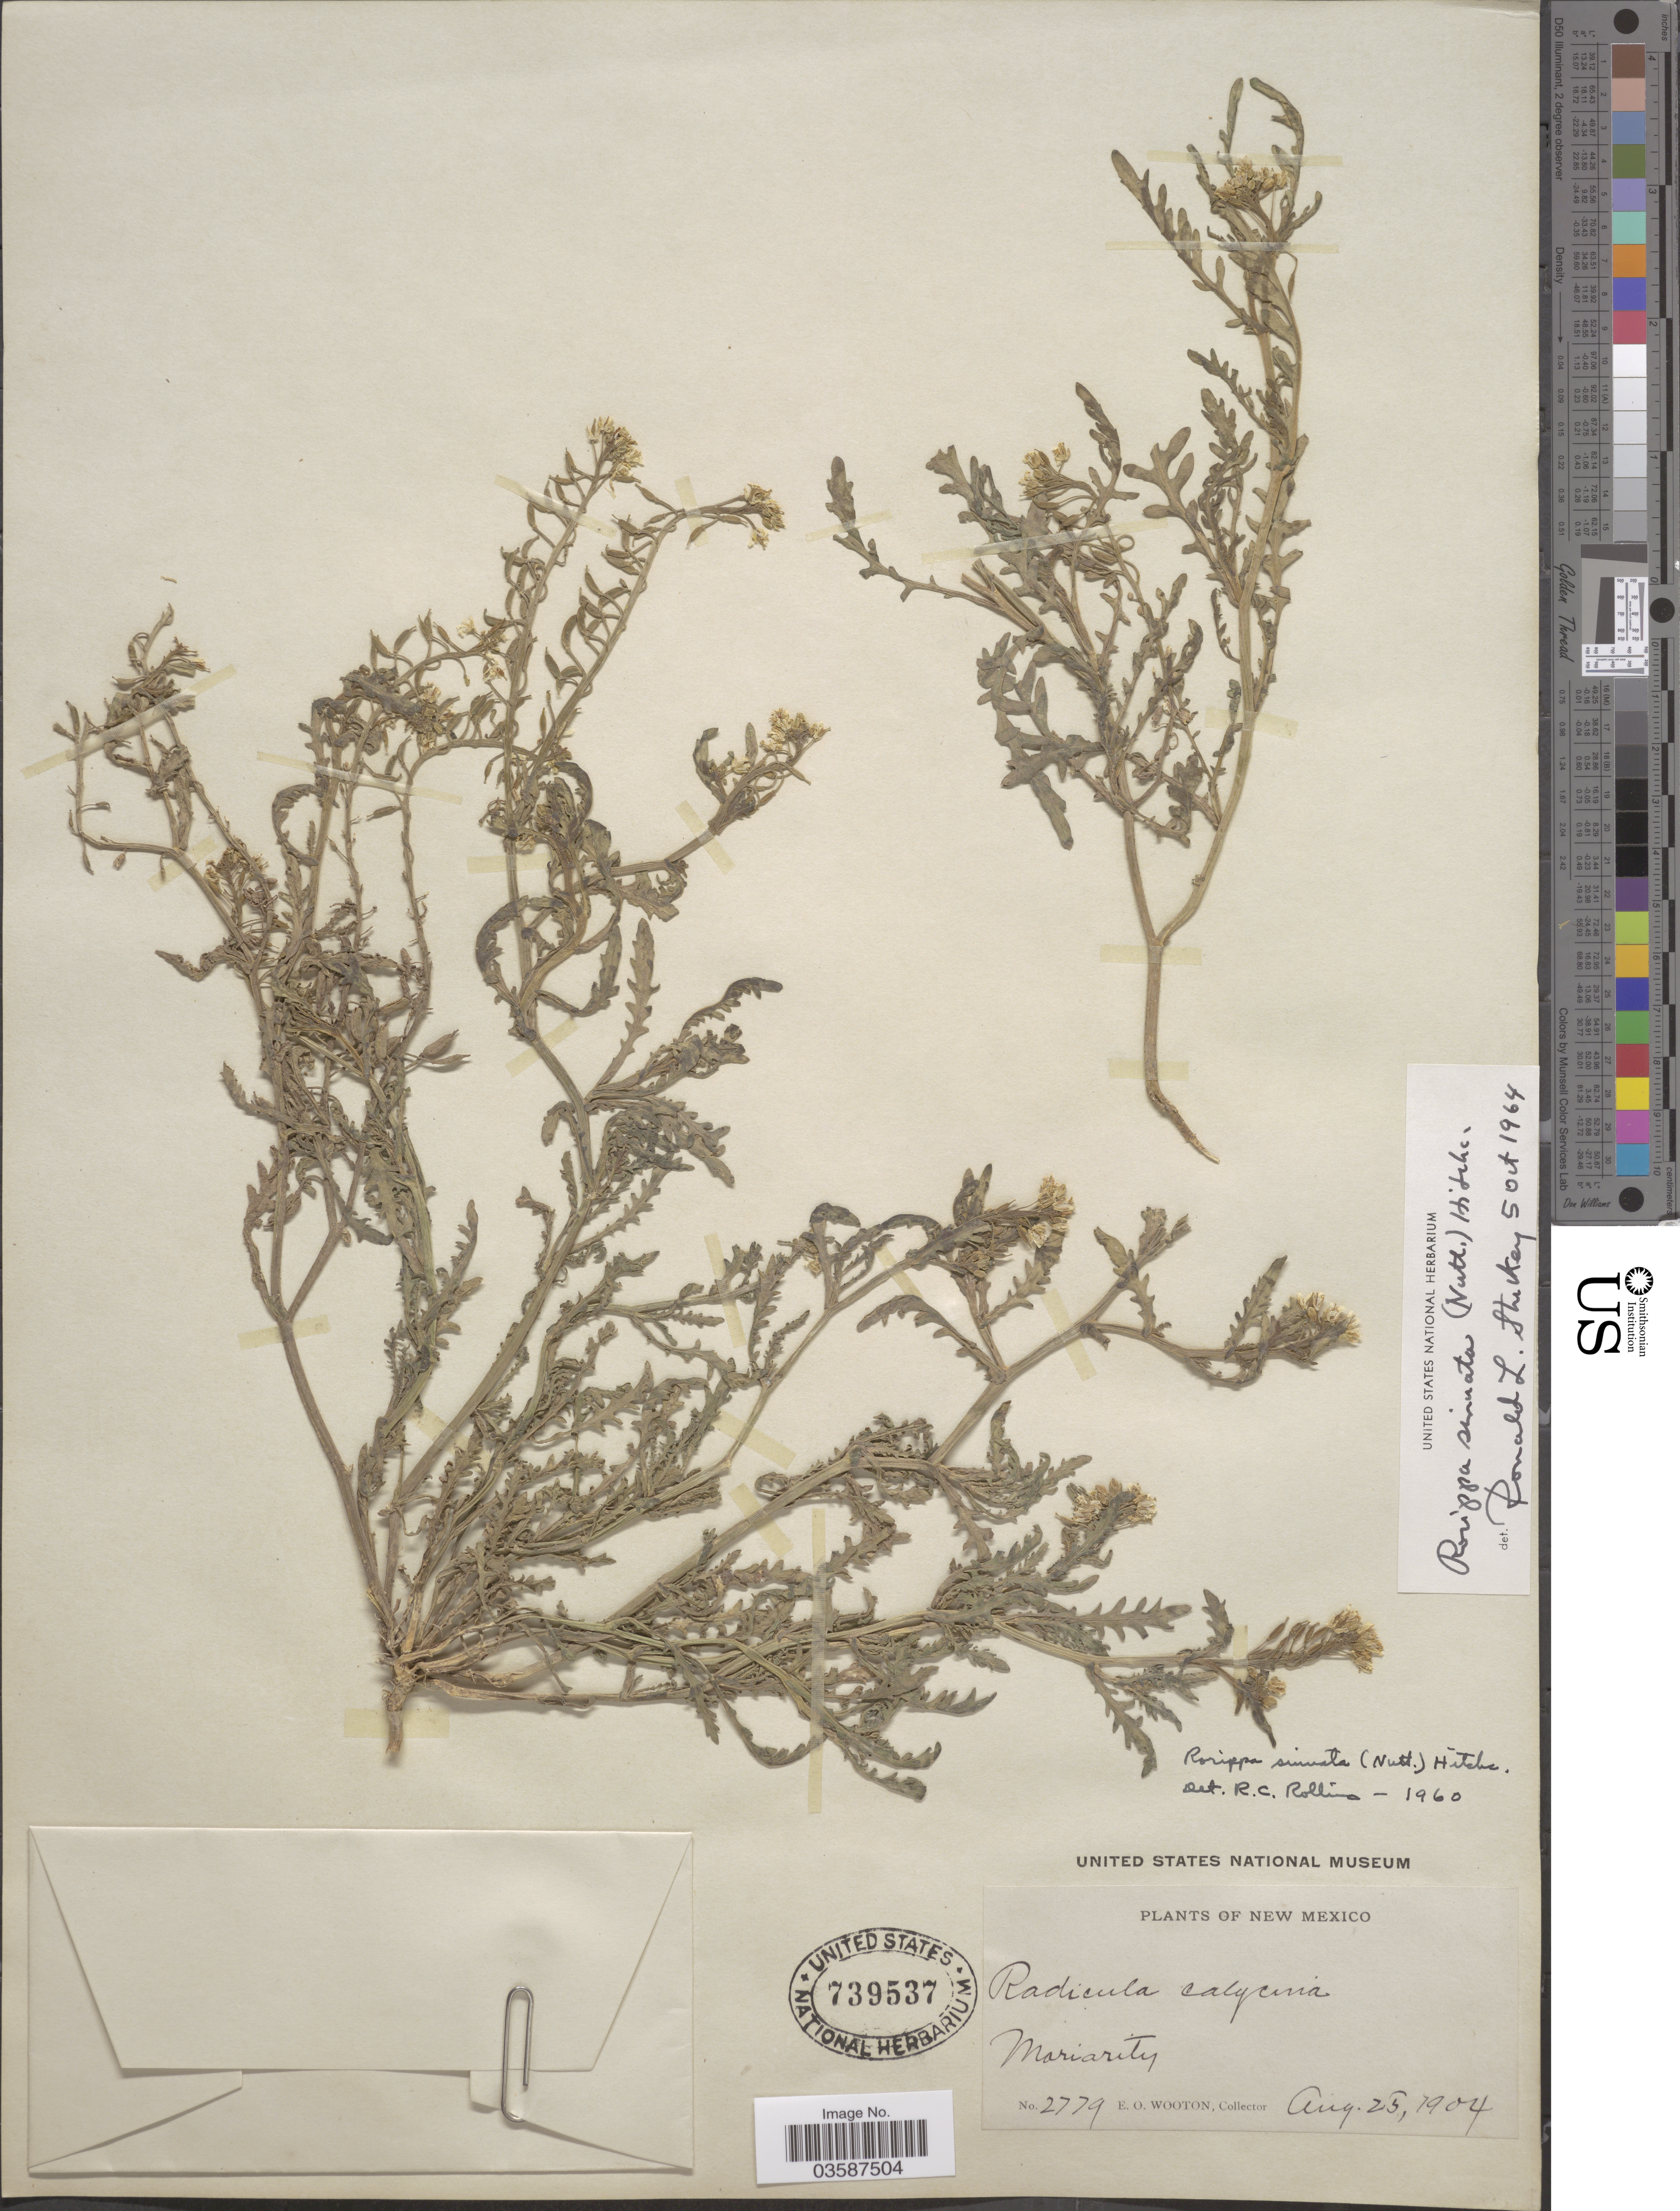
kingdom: Plantae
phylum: Tracheophyta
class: Magnoliopsida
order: Brassicales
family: Brassicaceae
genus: Rorippa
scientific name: Rorippa sinuata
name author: (Nutt.) Hitchc.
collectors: E. O. Wooton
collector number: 2779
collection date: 1904-08-25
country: United States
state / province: New Mexico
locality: Mariarity.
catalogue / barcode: US 739537